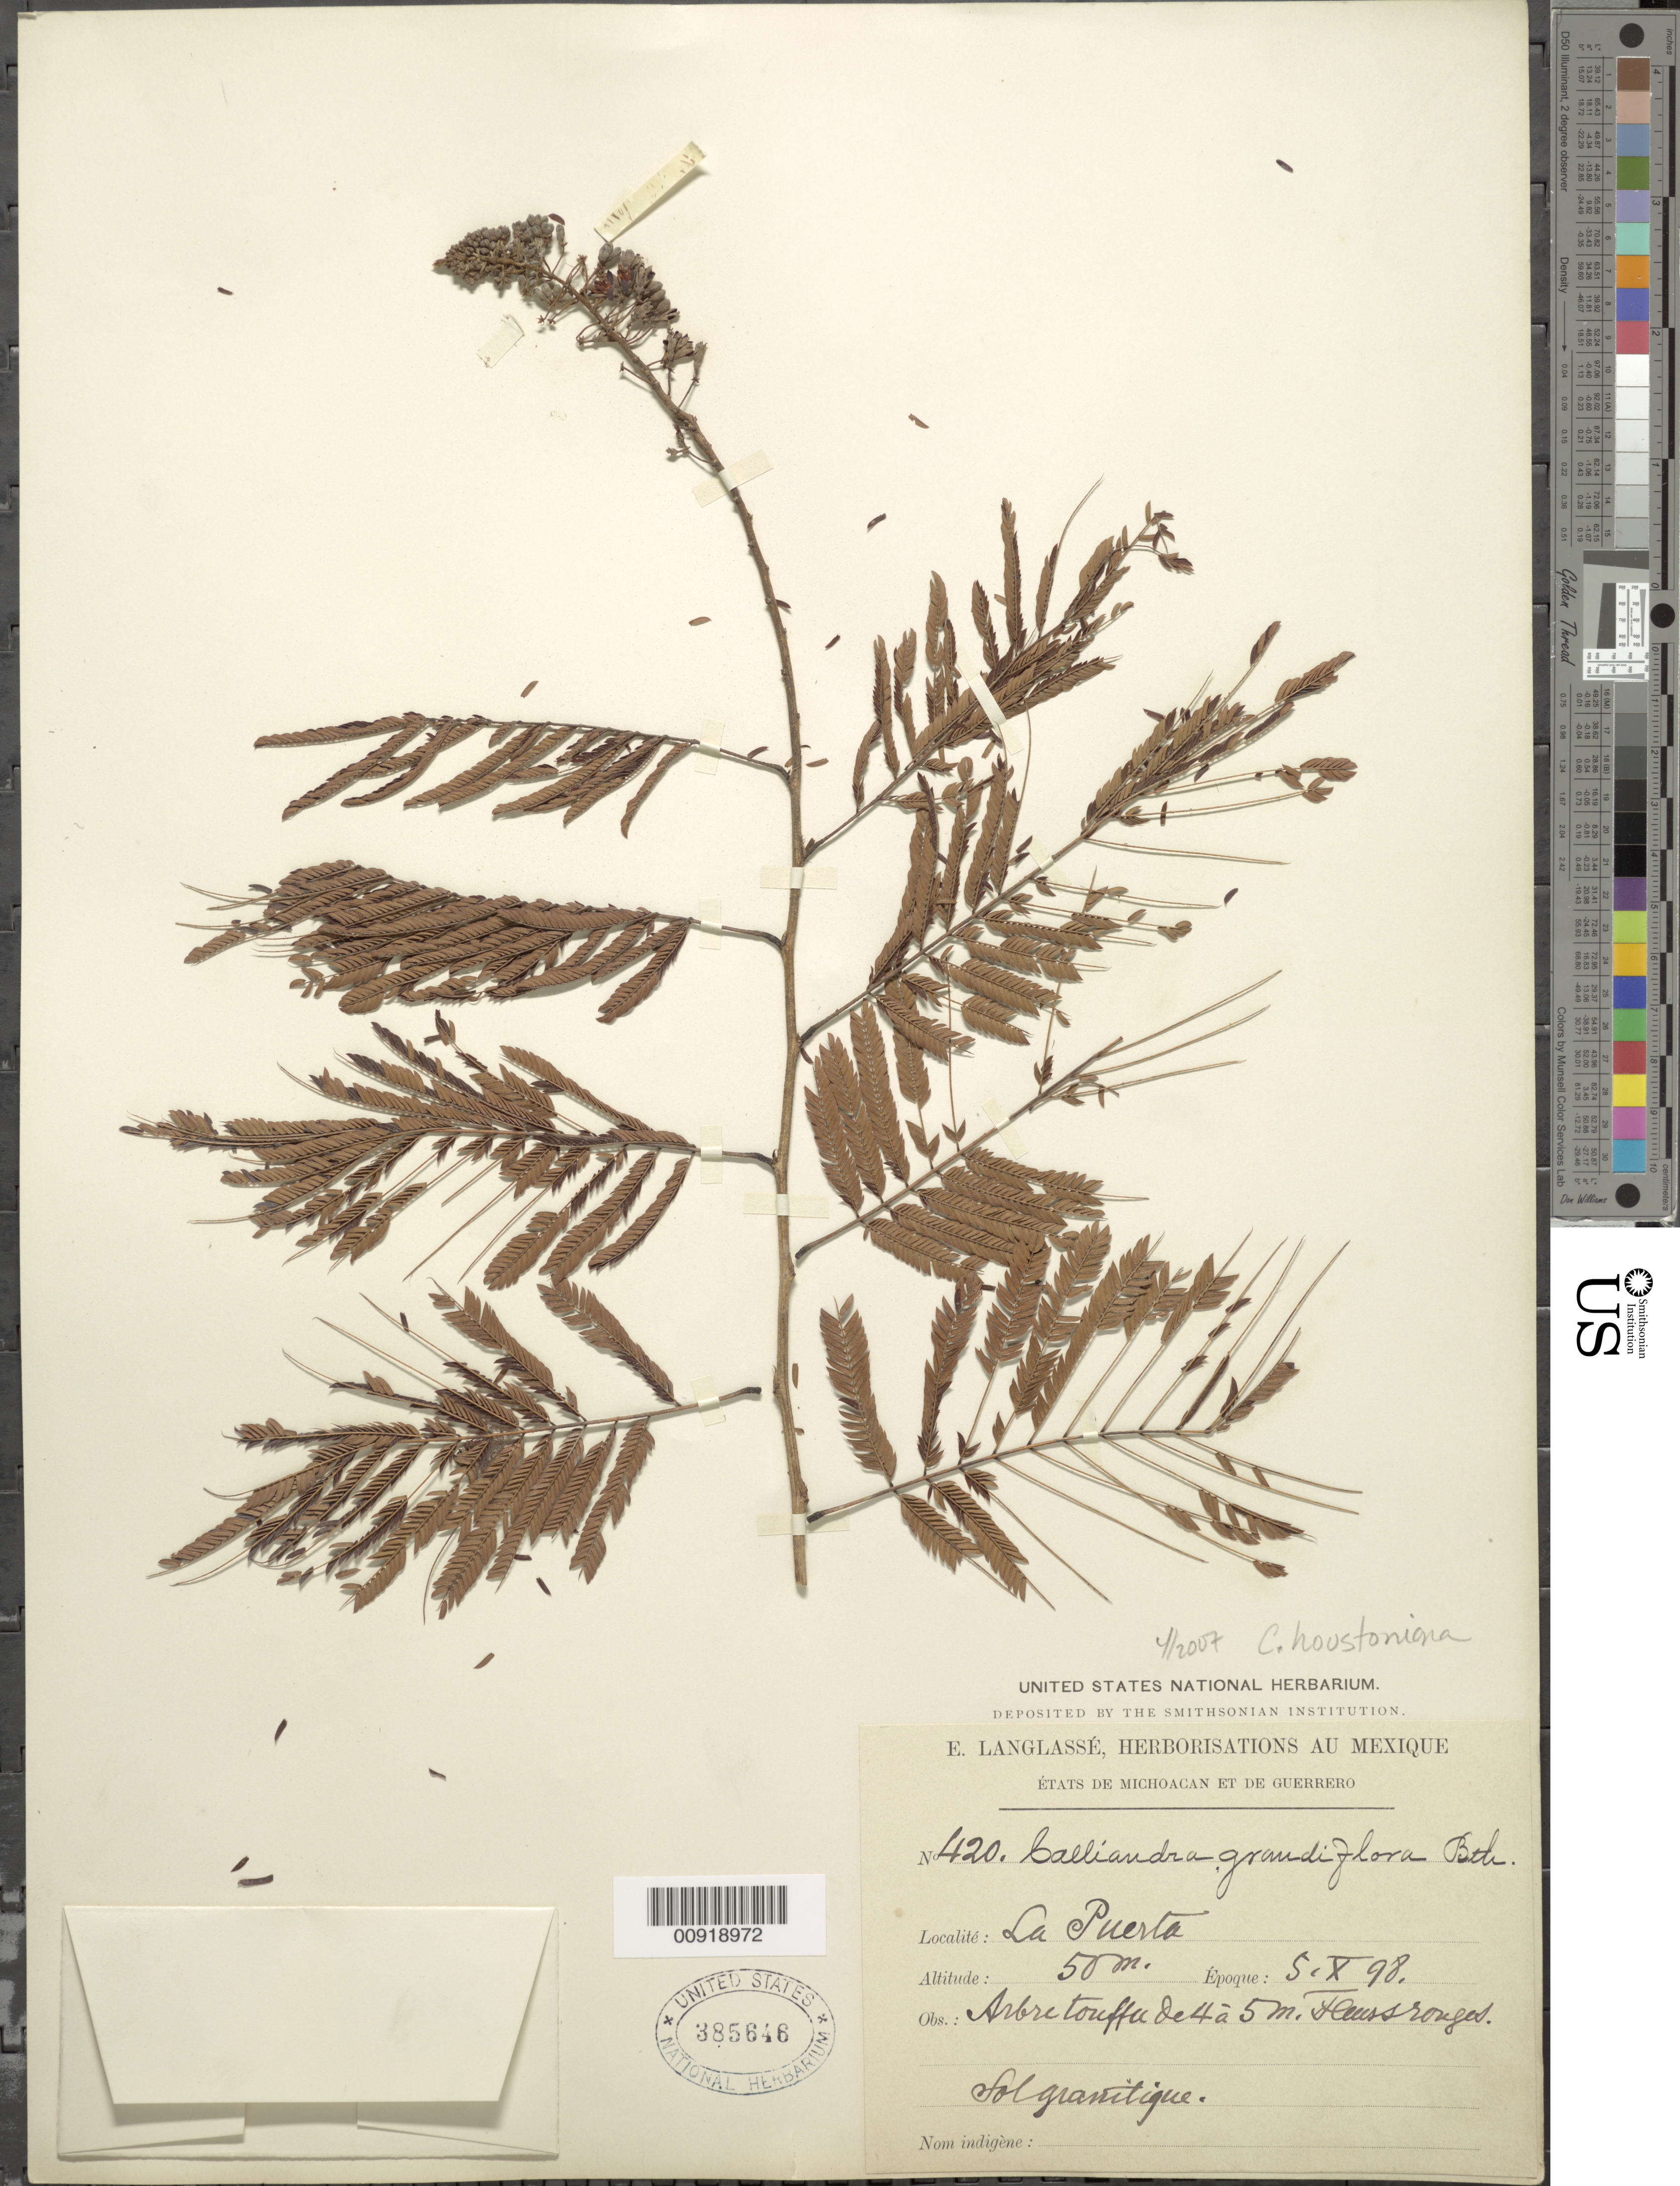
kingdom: Plantae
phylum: Tracheophyta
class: Magnoliopsida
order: Fabales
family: Fabaceae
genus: Calliandra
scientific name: Calliandra houstoniana var. houstoniana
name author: (Mill.) Standl.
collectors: E. Langlassé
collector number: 420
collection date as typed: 05 Oct 1898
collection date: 1898-10-05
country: Mexico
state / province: Guerrero / Michoacán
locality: La Puerta. États de Michoacán et de Guerrero.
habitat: Sol granitique.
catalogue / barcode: US 385646